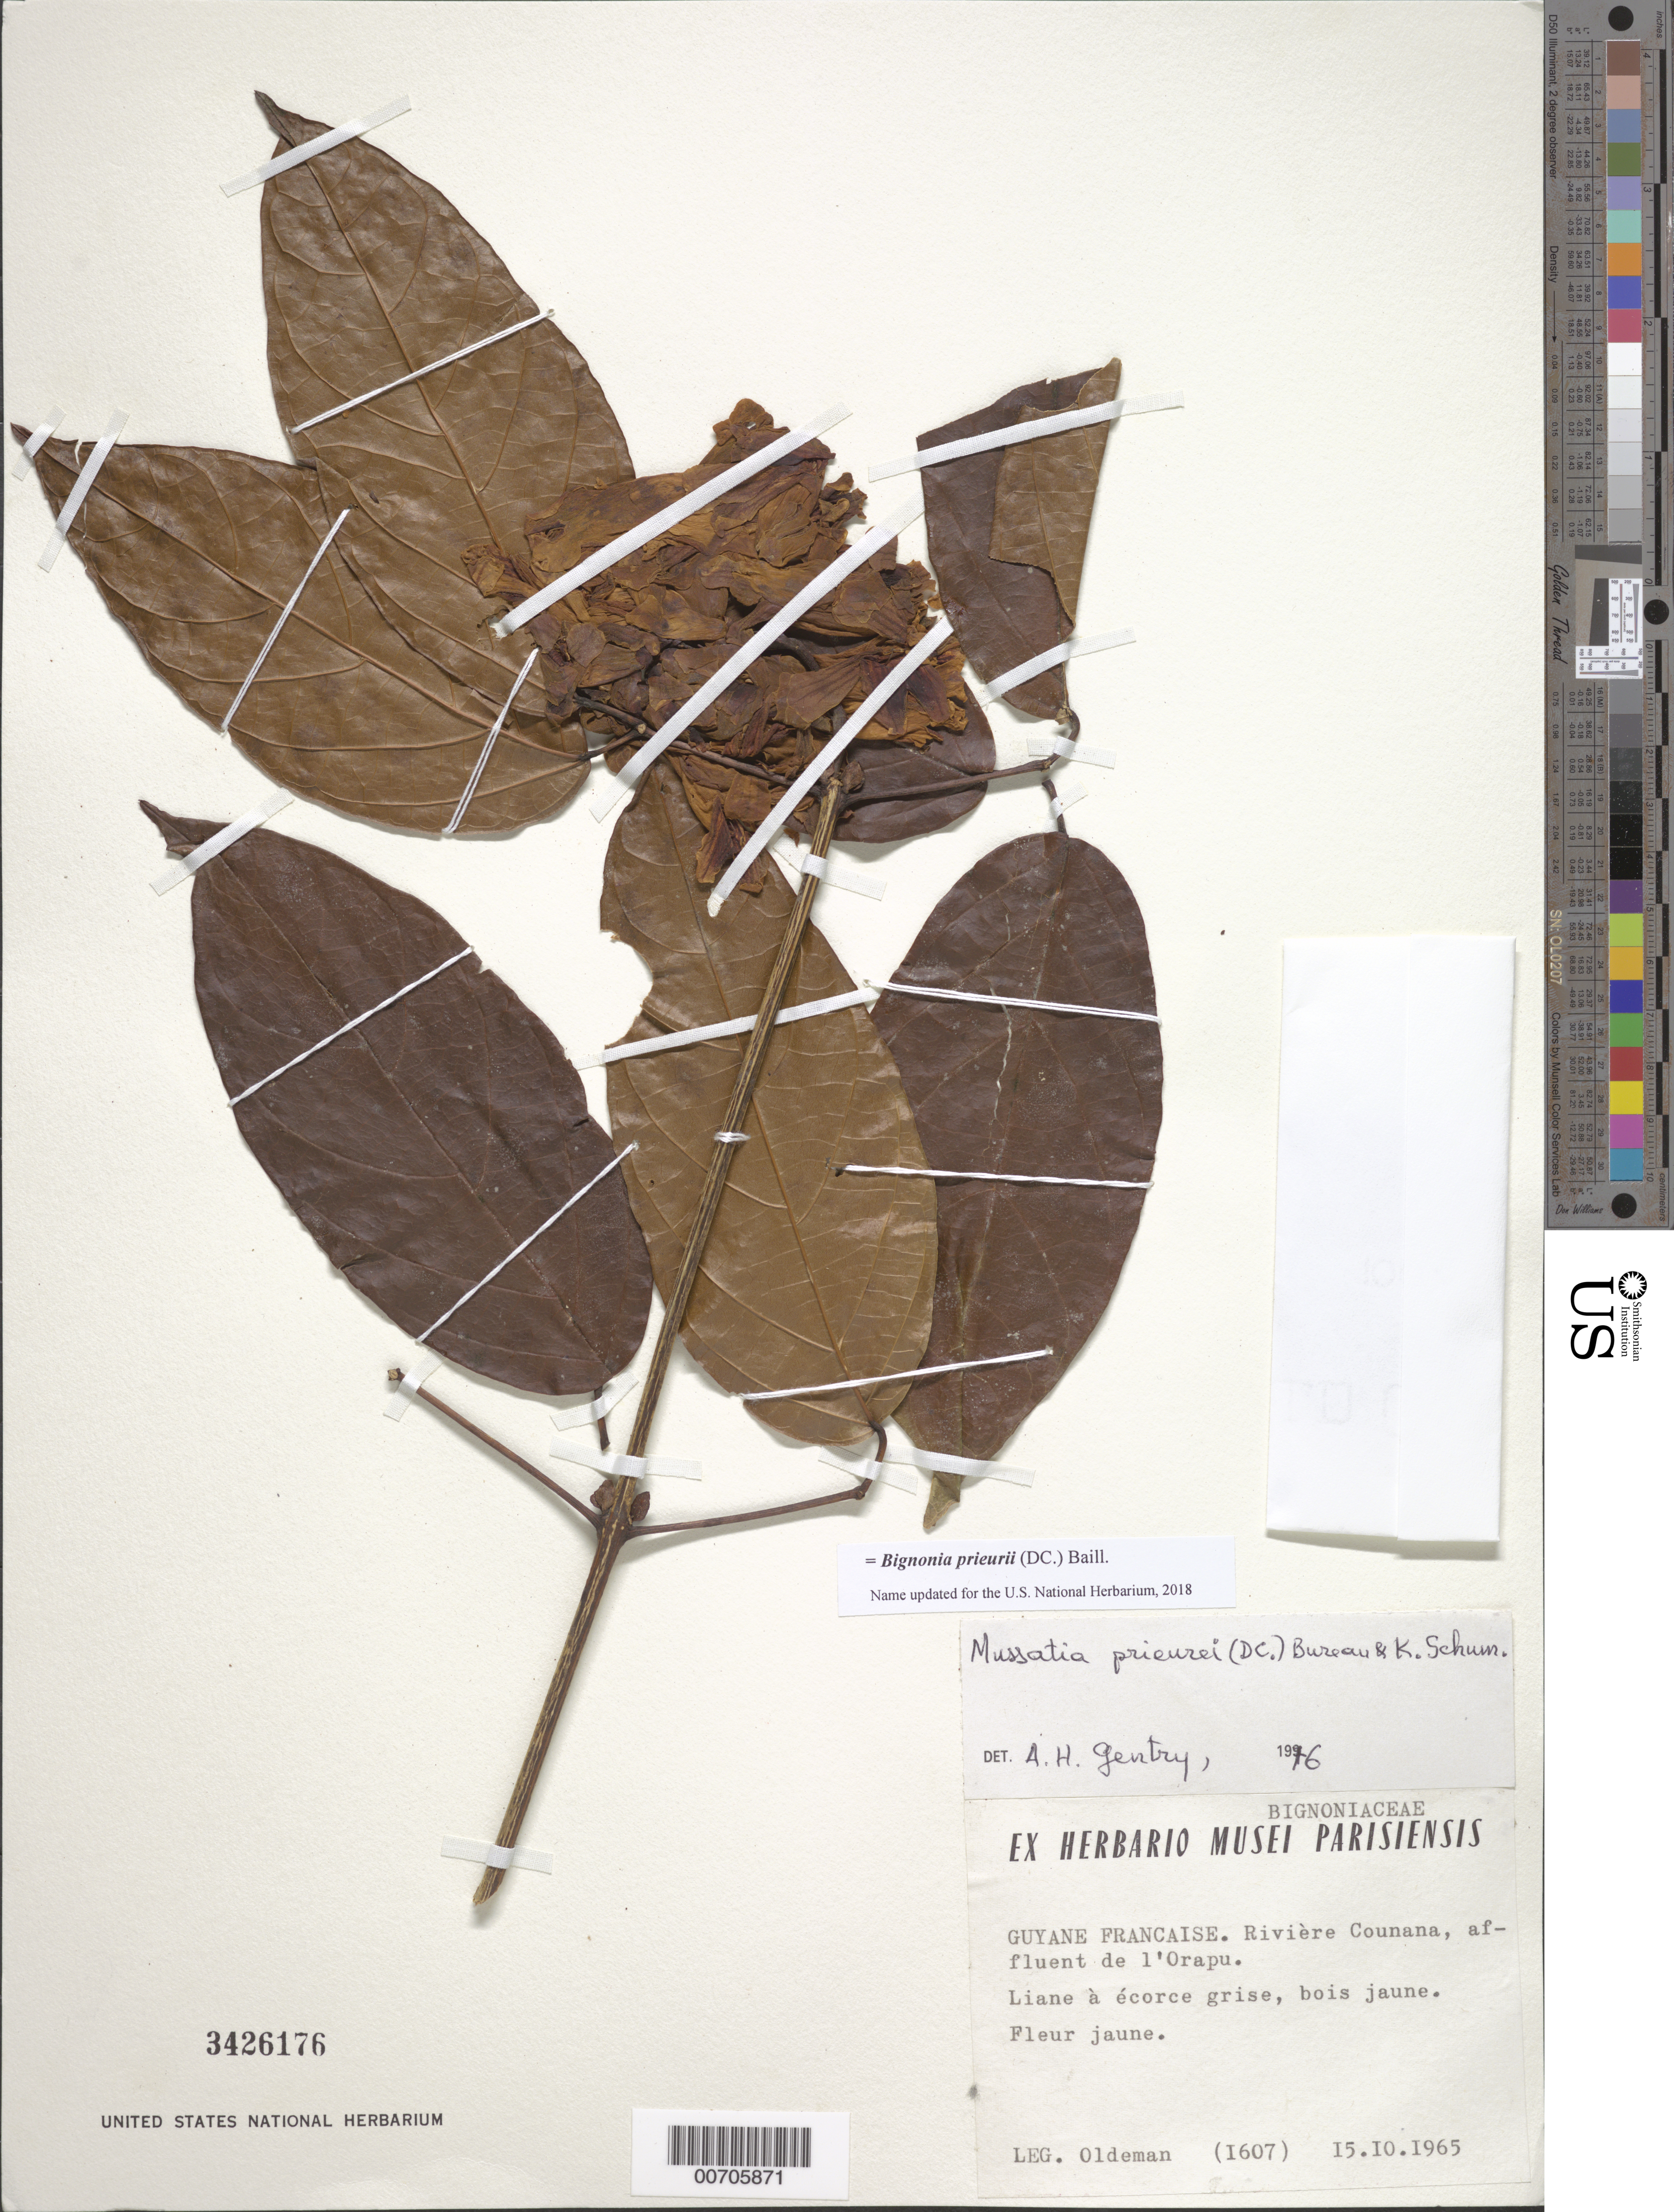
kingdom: Plantae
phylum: Tracheophyta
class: Magnoliopsida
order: Lamiales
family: Bignoniaceae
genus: Bignonia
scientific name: Bignonia prieurii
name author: DC.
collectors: R. Oldeman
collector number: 1607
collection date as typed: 15-Oct-65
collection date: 1965-10-15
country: French Guiana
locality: Rivière Counana, affluent de l'Orapu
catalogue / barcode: US 3426176